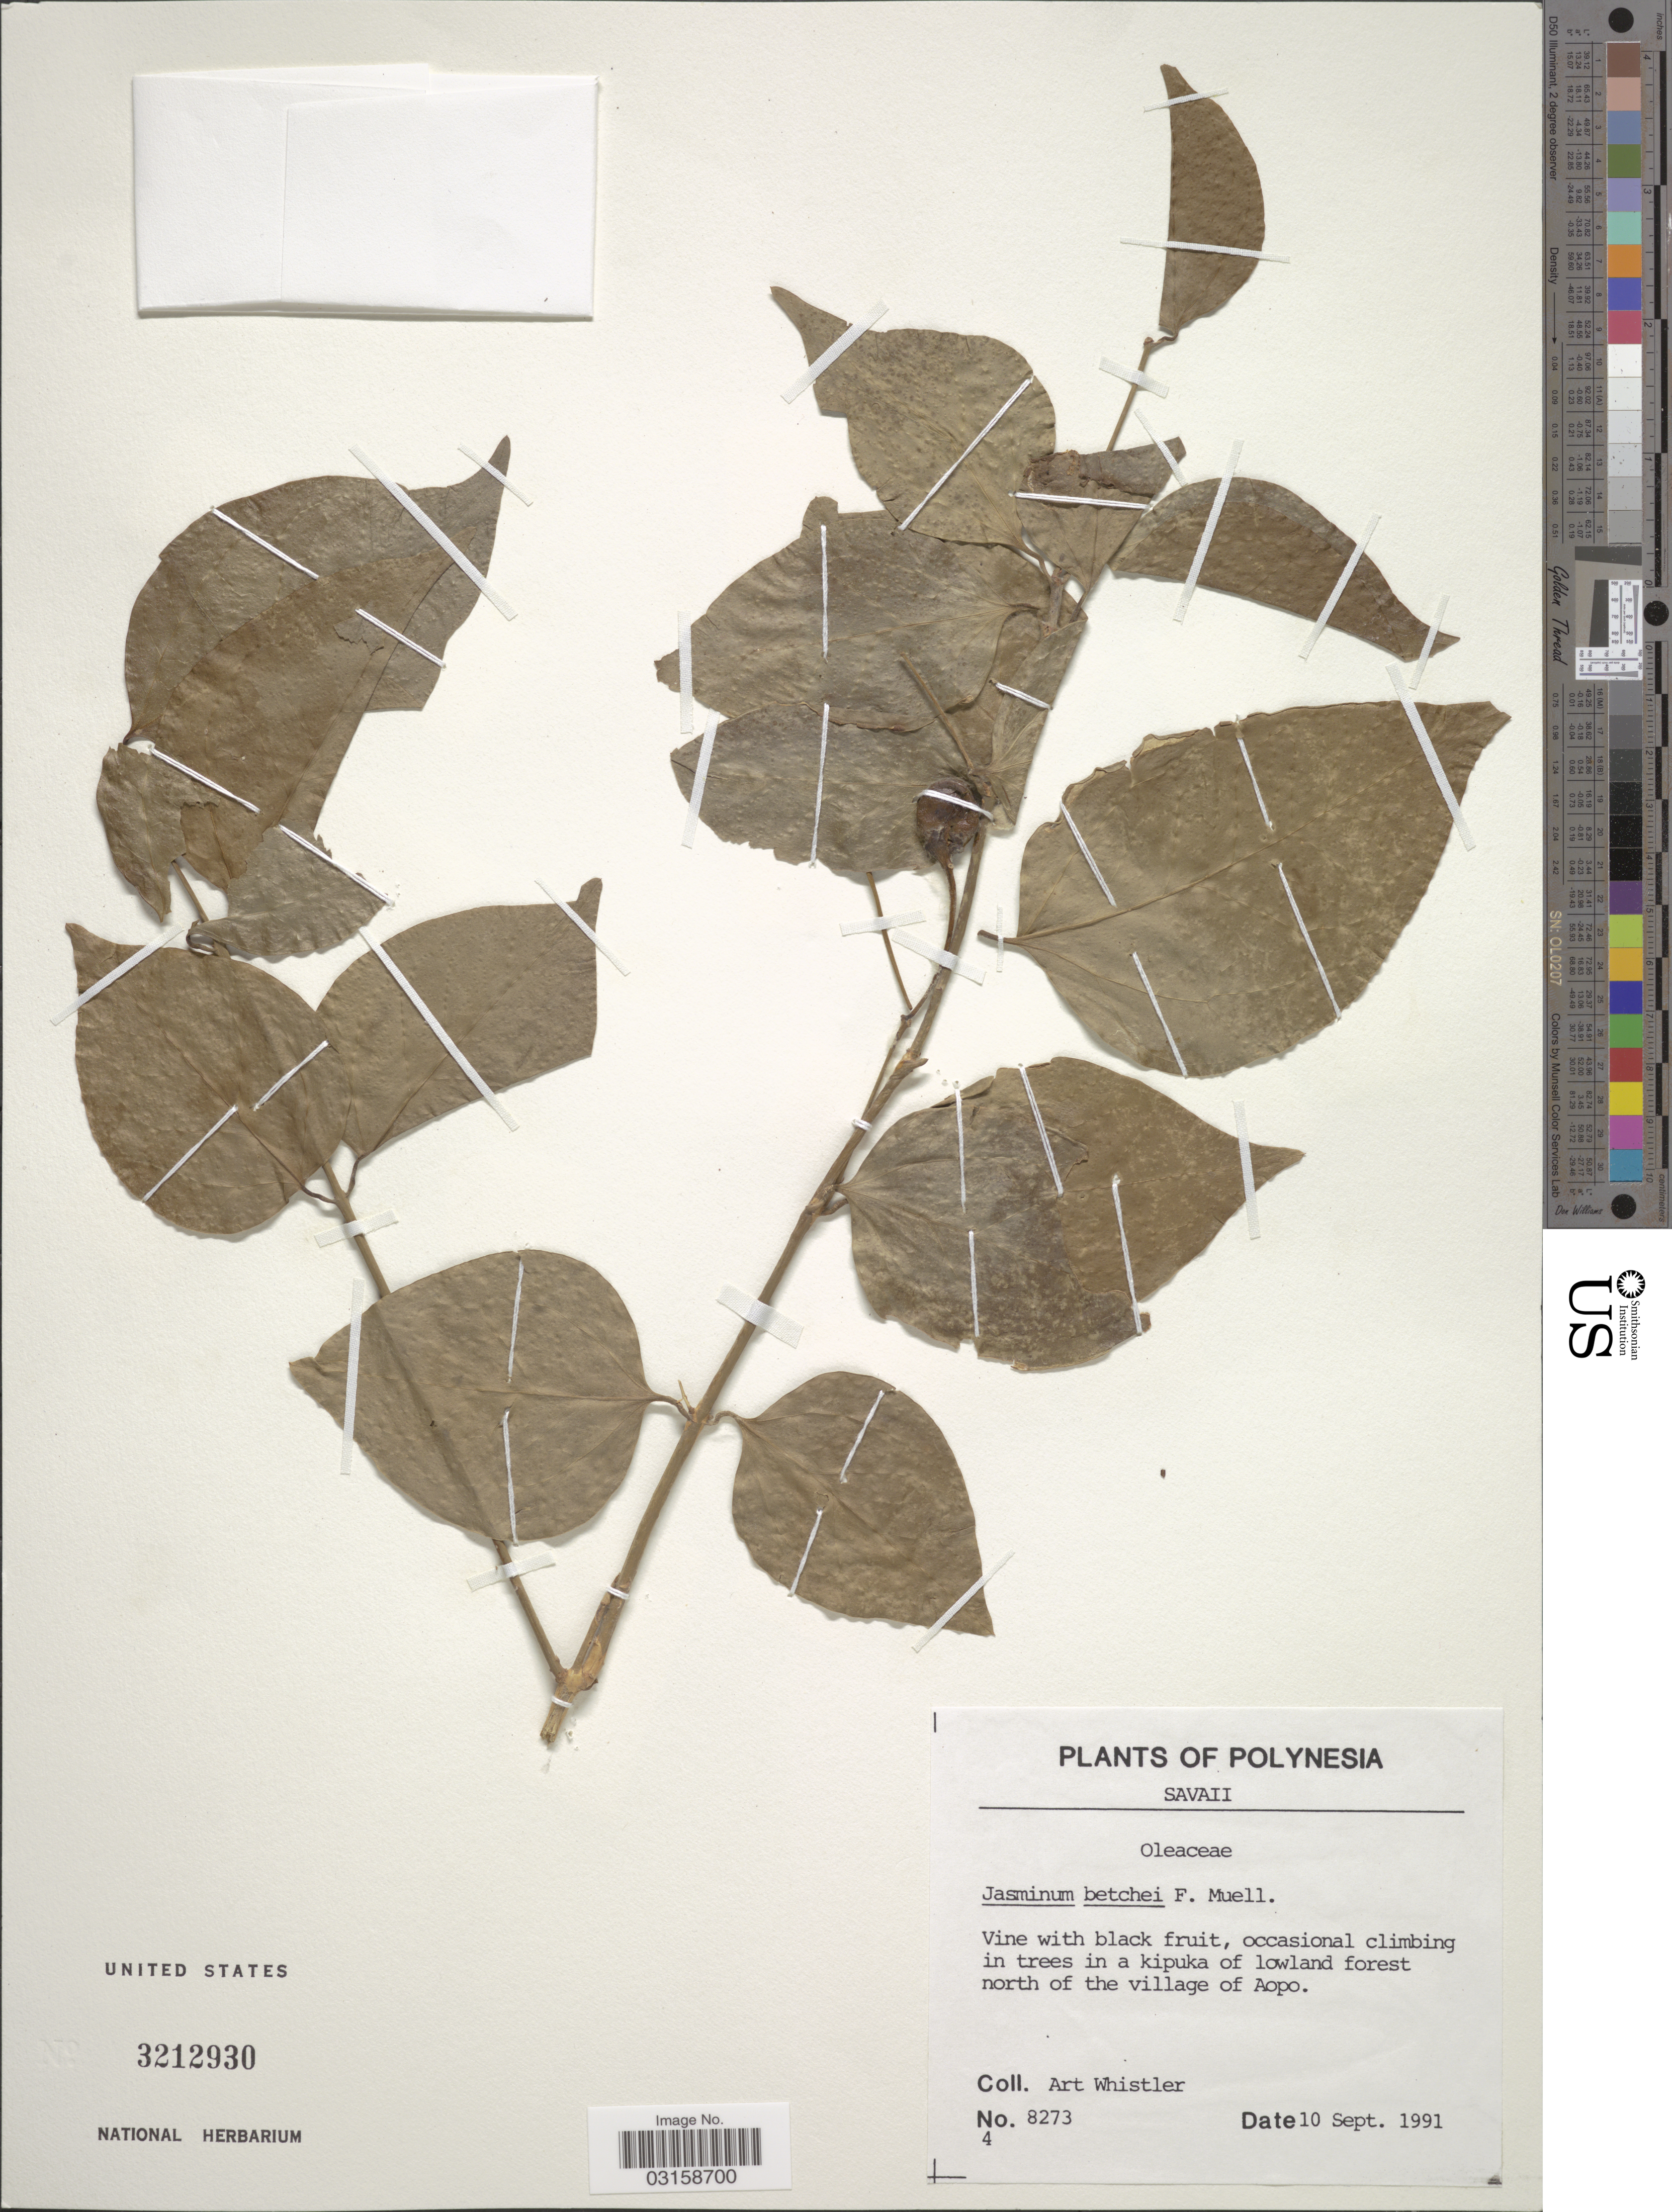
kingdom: Plantae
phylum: Tracheophyta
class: Magnoliopsida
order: Lamiales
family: Oleaceae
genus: Jasminum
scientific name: Jasminum betchei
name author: F. Muell.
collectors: A. Whistler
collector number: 8273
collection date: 1991-09-10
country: Samoa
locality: Polynesia. Savaii. North of the village of Aopo.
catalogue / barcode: US 3212930